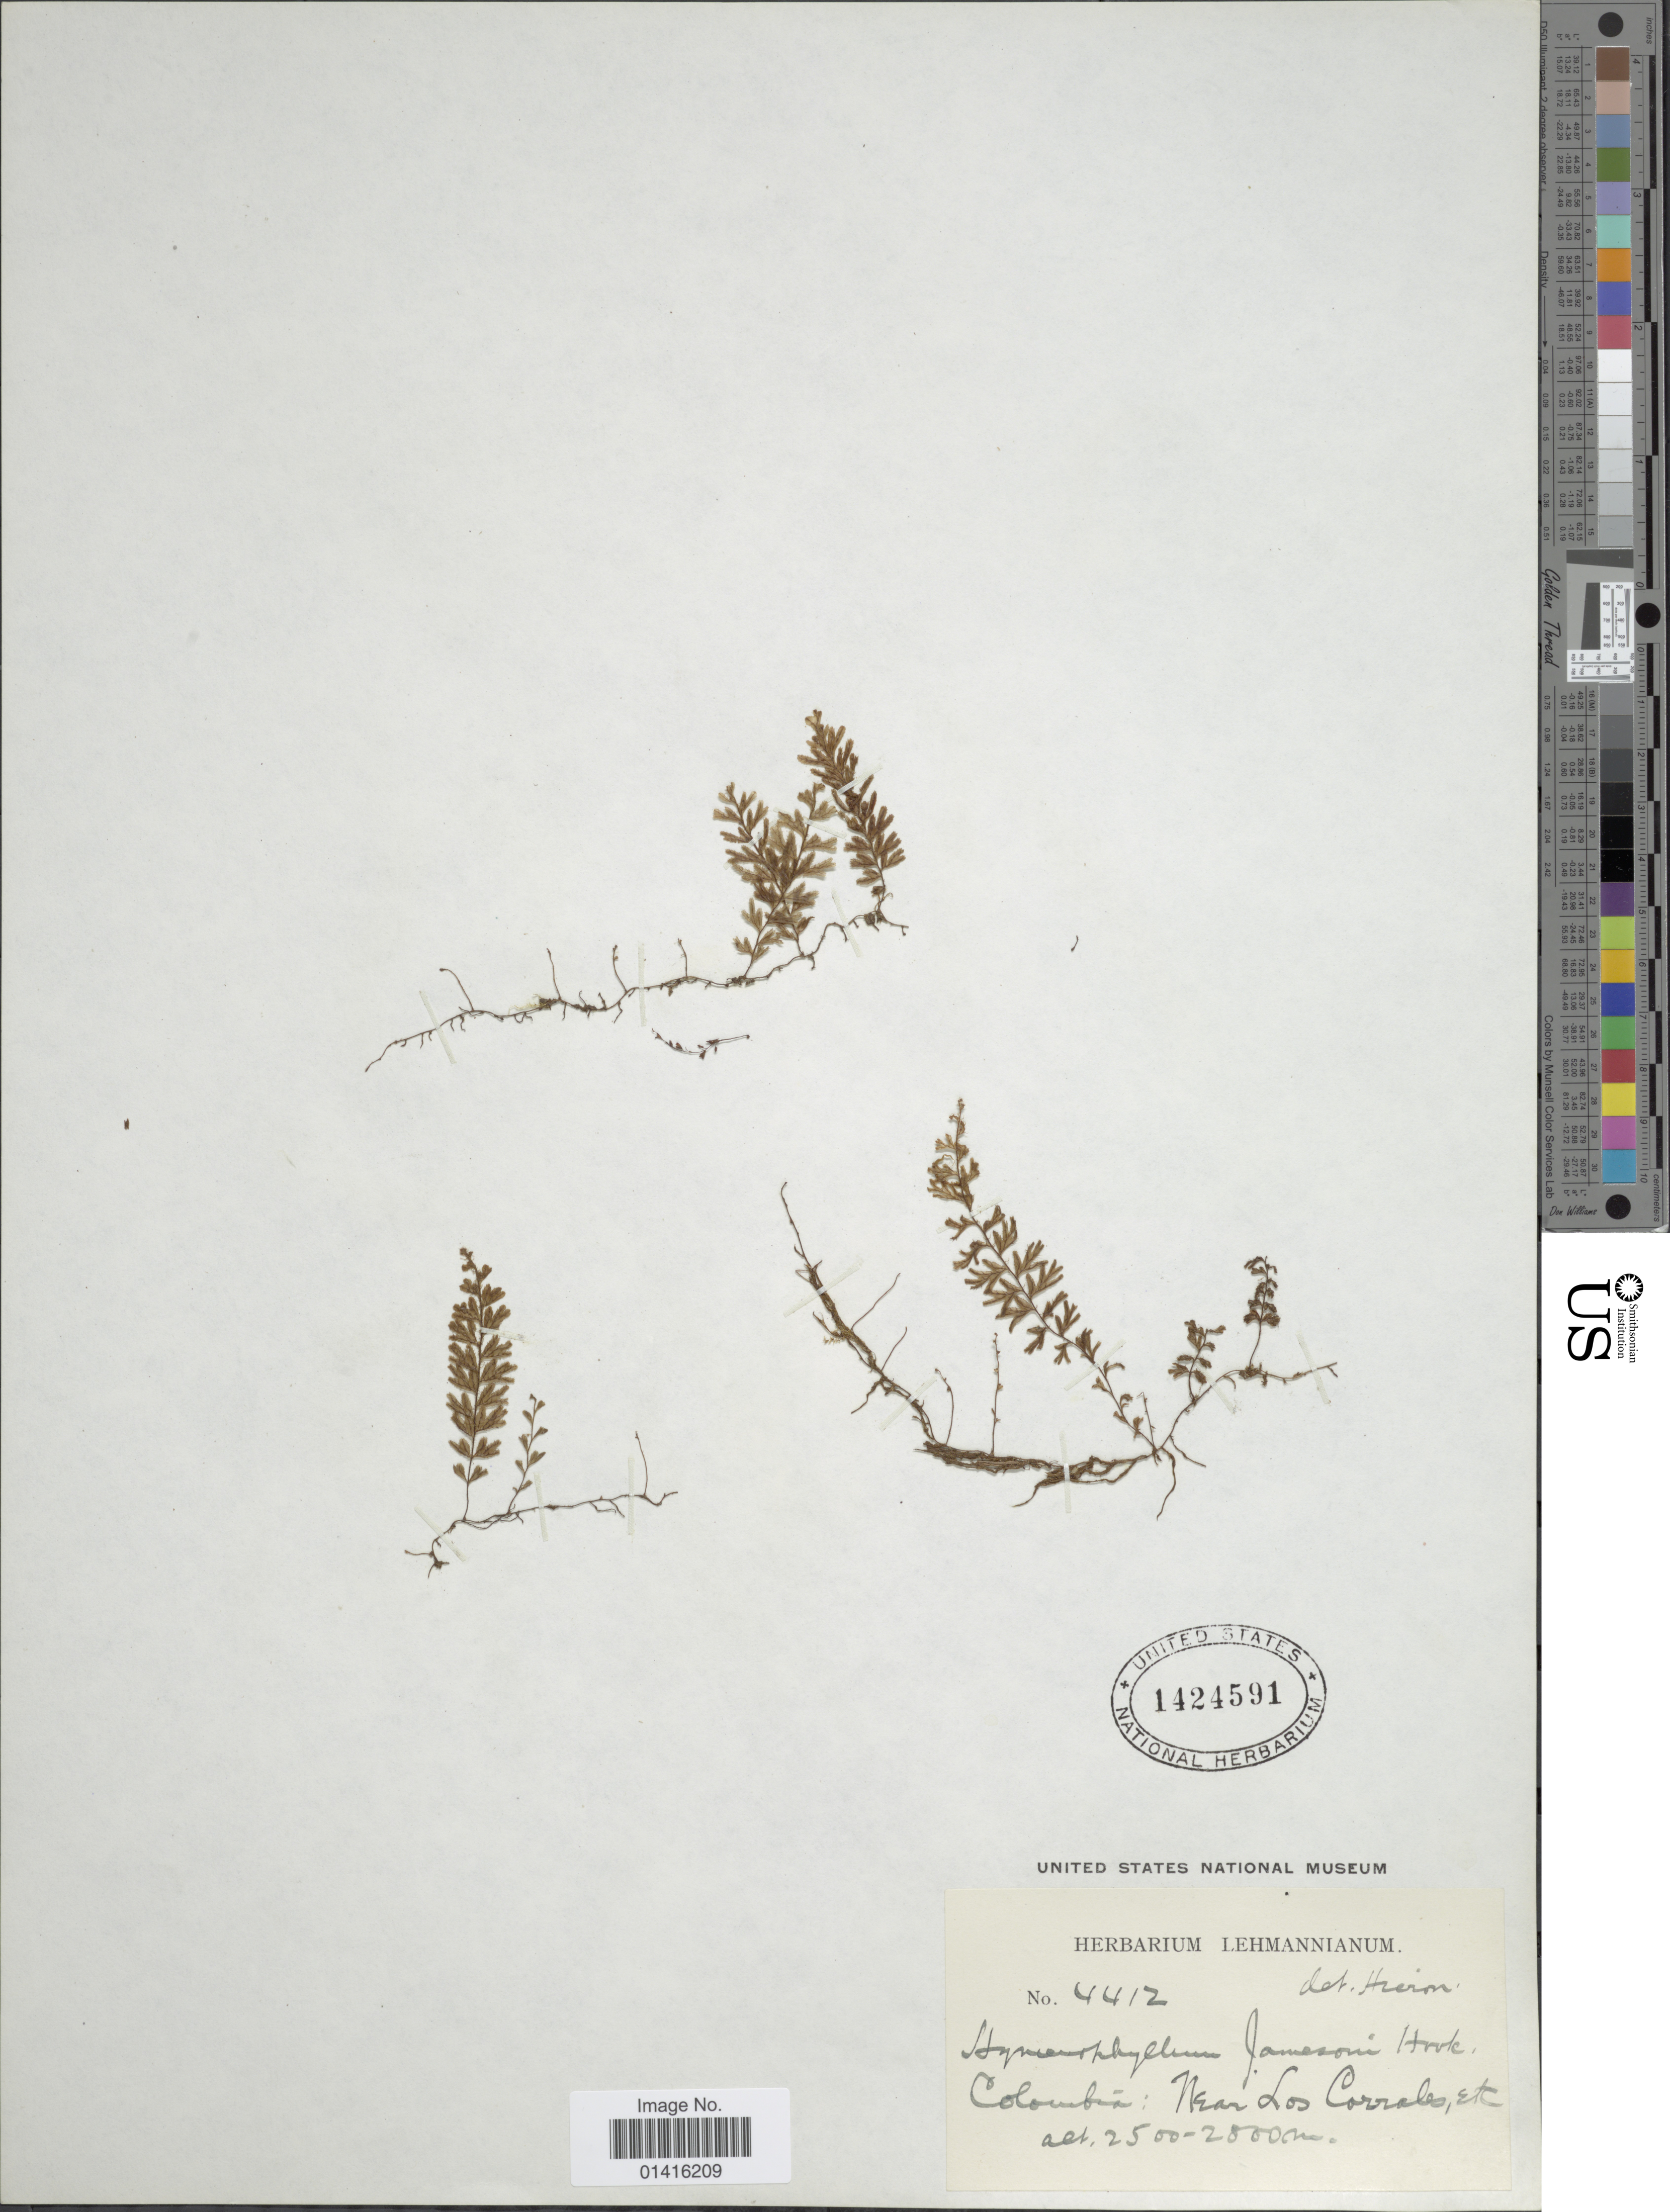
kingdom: Plantae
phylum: Tracheophyta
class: Polypodiopsida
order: Hymenophyllales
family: Hymenophyllaceae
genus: Hymenophyllum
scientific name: Hymenophyllum jamesonii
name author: Hook.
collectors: ex herb. Lehmannianum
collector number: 4412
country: Colombia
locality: Near Los Corrales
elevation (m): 2500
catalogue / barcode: US 3295820